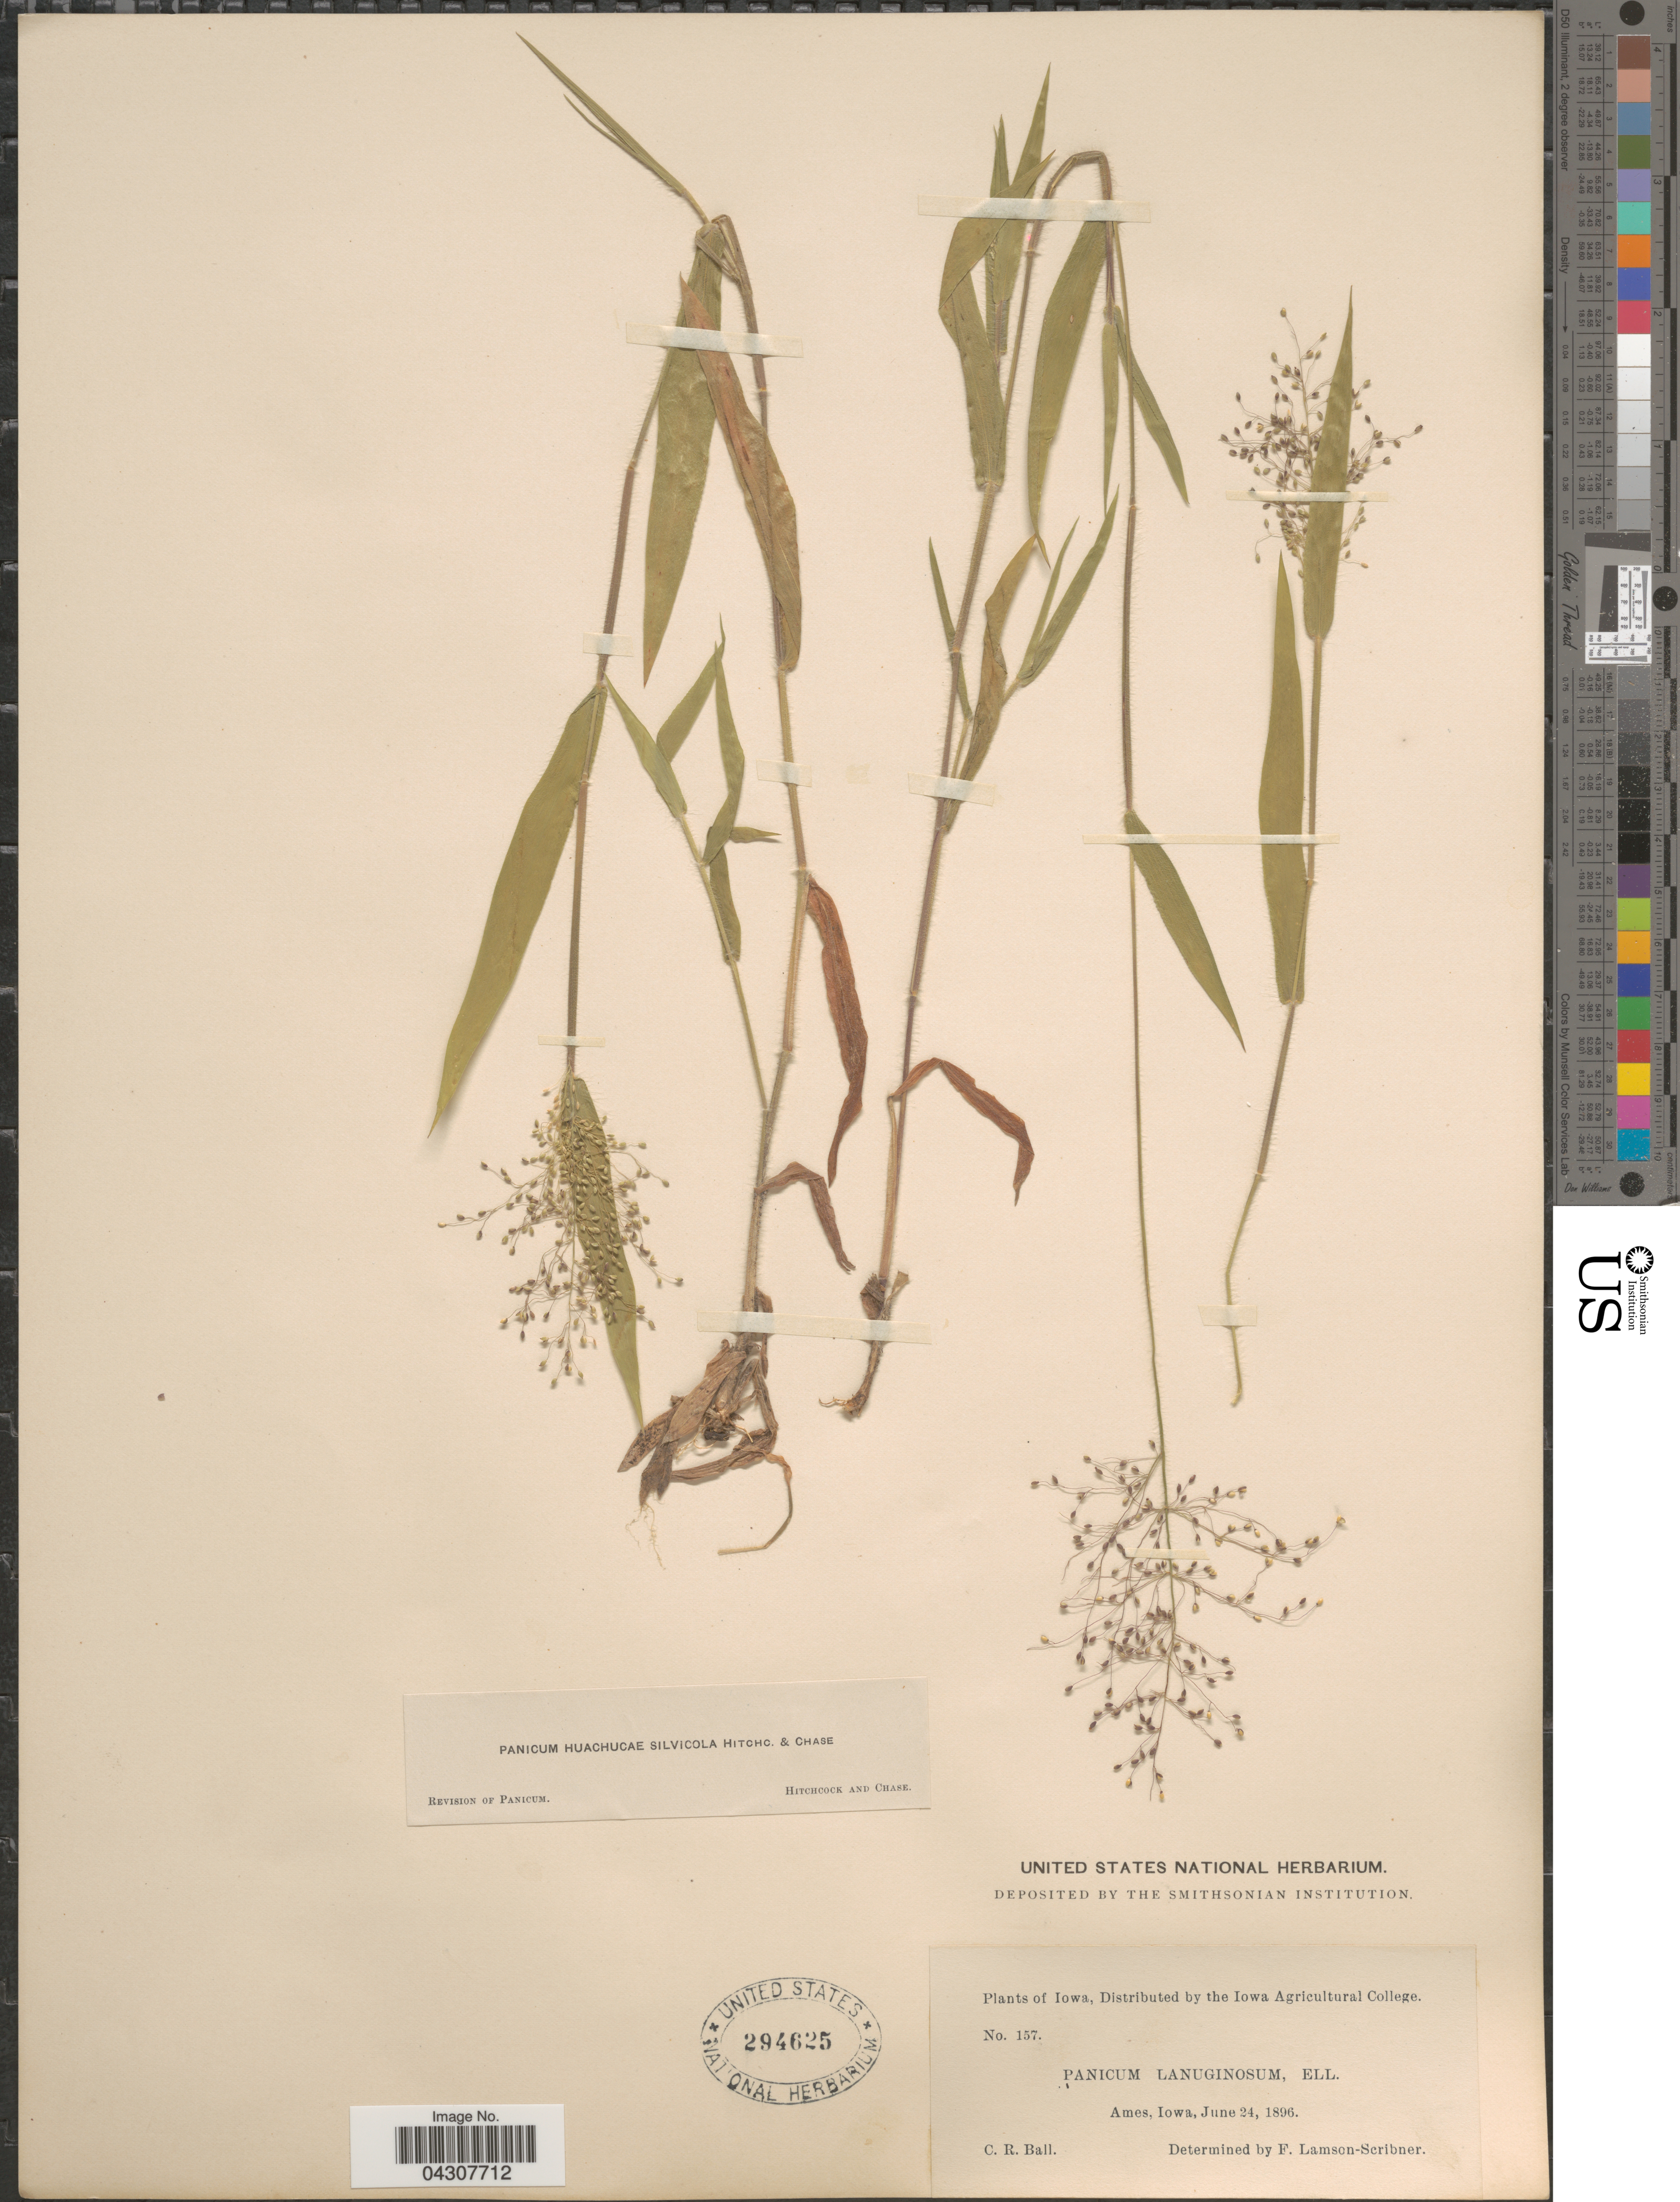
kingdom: Plantae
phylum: Tracheophyta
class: Liliopsida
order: Poales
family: Poaceae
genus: Dichanthelium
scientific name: Dichanthelium acuminatum var. acuminatum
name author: (Sw.) Gould & C.A. Clark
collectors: C. R. Ball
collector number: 157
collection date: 1896-06-24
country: United States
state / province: Iowa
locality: Ames.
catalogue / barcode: US 294625